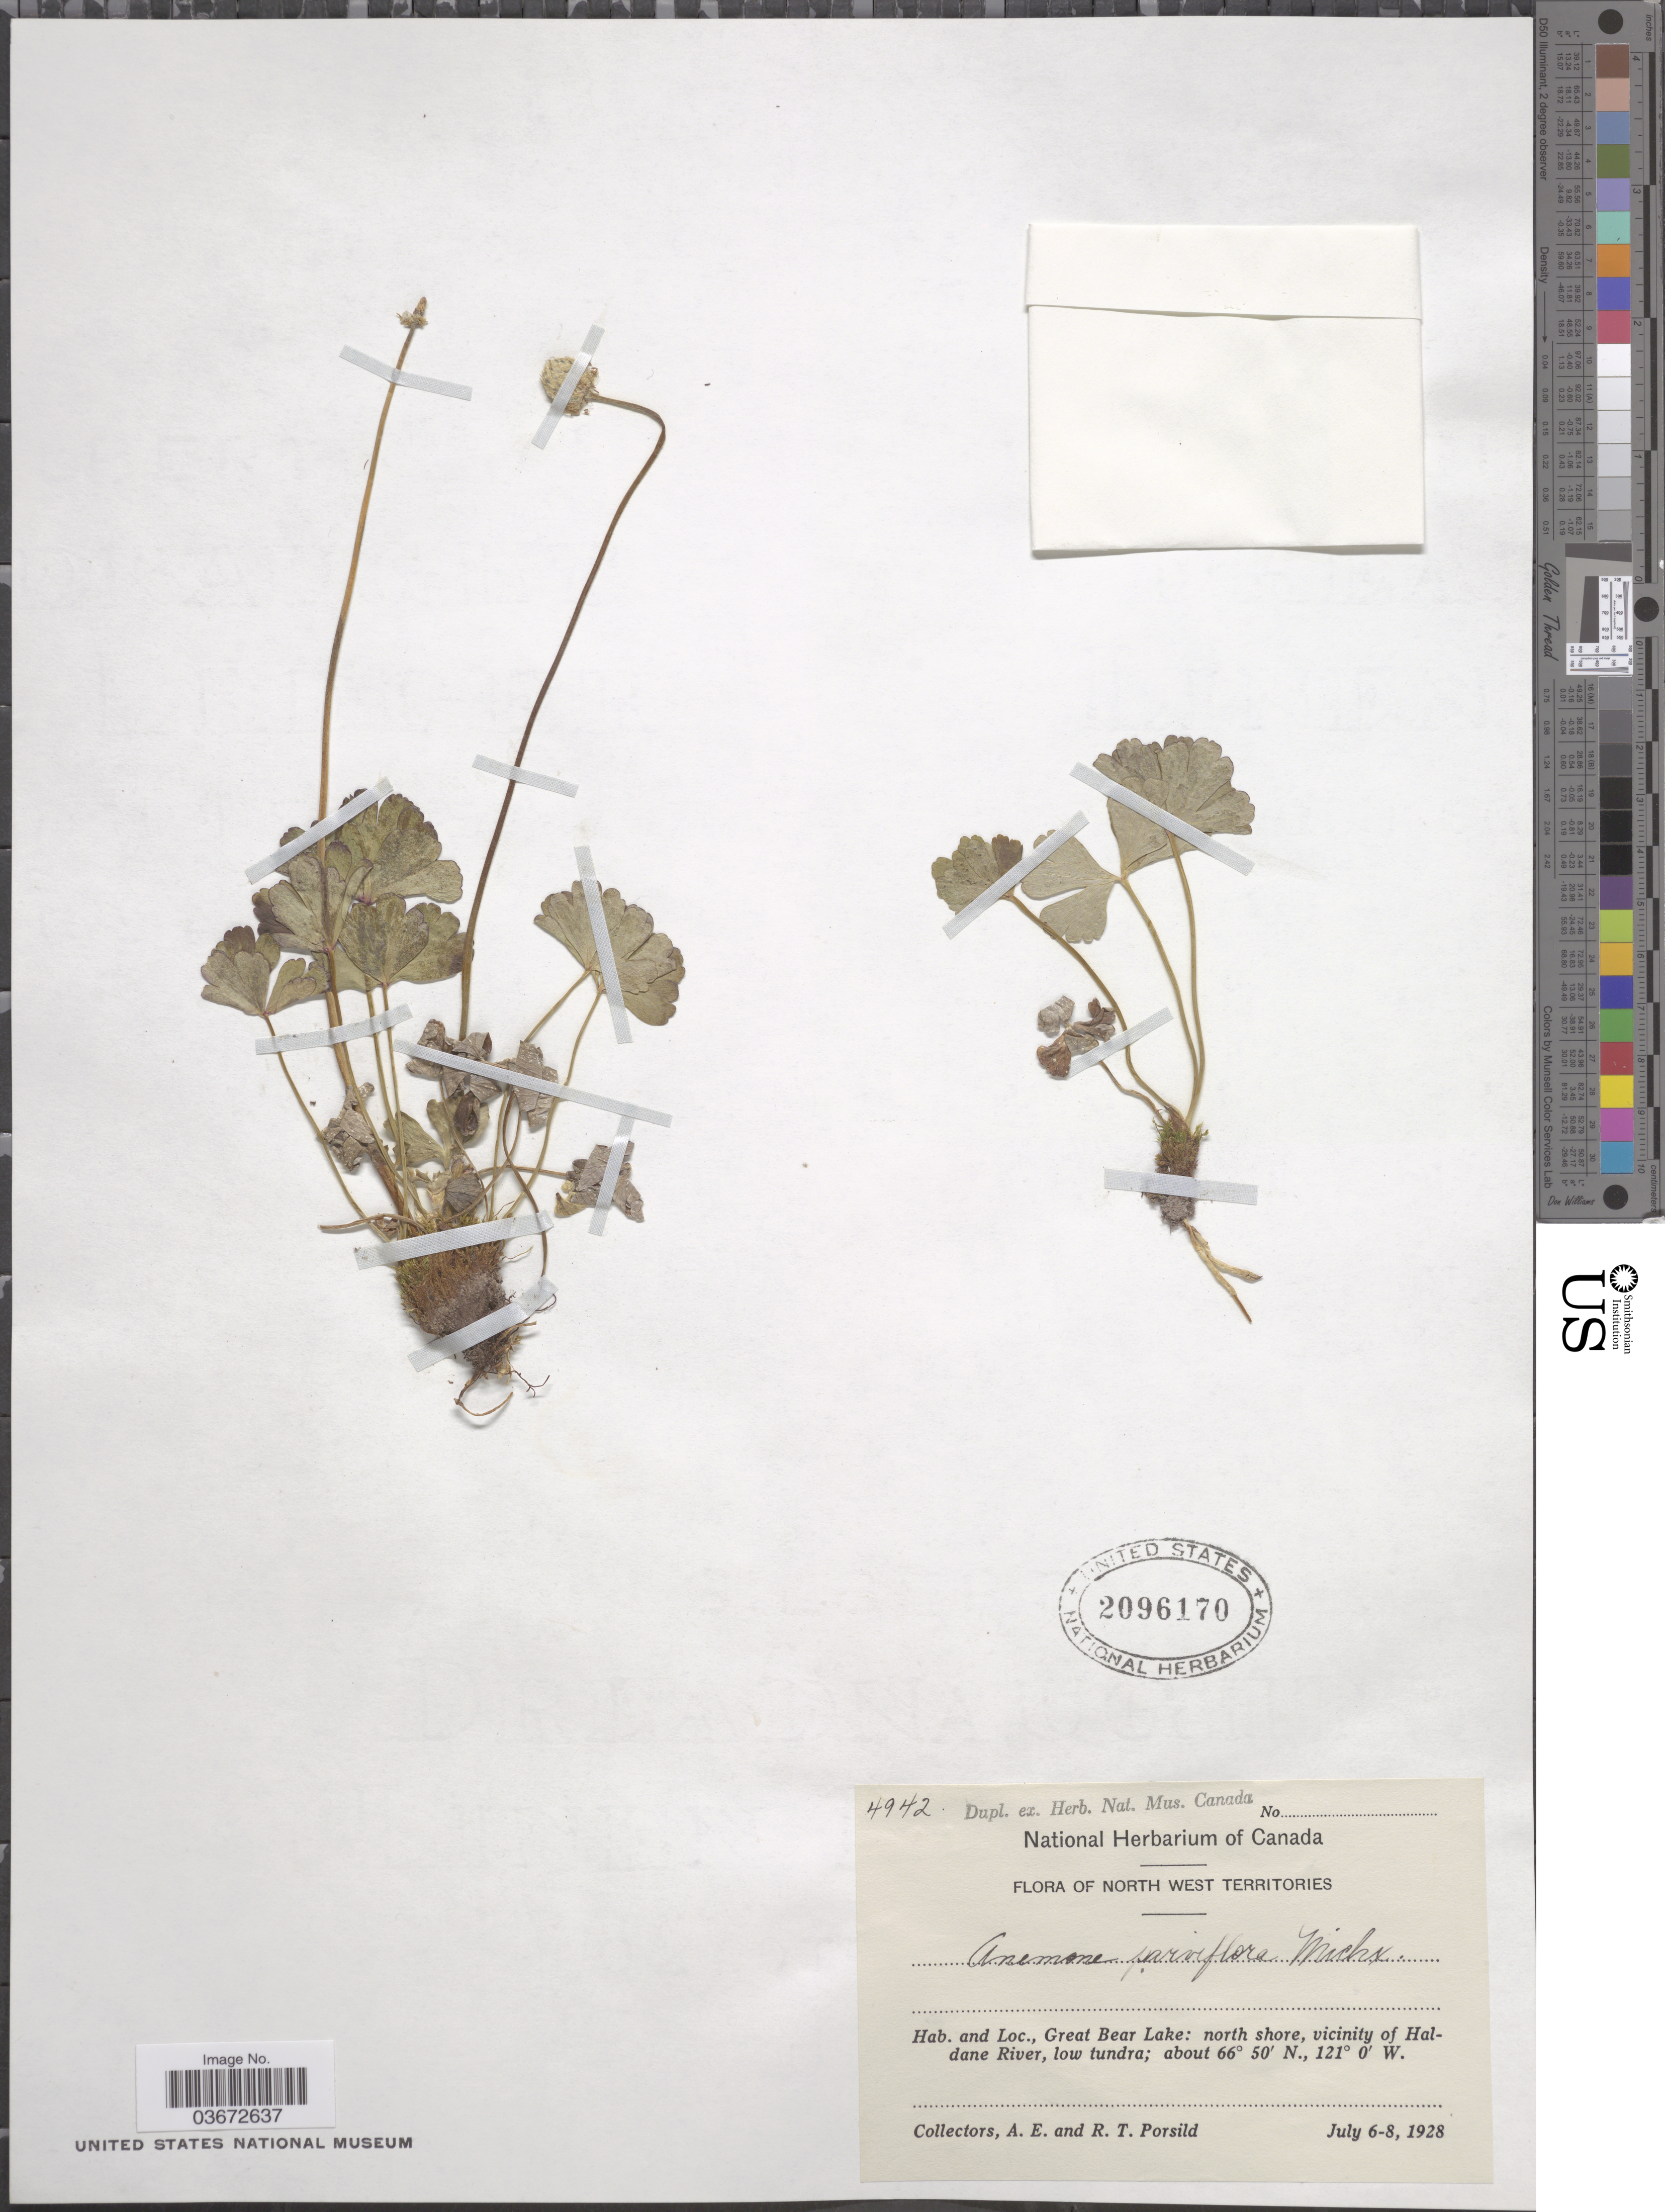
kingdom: Plantae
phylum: Tracheophyta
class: Magnoliopsida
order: Ranunculales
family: Ranunculaceae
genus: Anemone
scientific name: Anemone parviflora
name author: Michx.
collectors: A. E. Porsild & R. T. Porsild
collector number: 4942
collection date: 1928-07-06/1928-07-08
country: Canada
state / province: Northwest Territories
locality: Great Bear Lake: north shore, vicinity of Haldane River.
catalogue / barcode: US 2096170